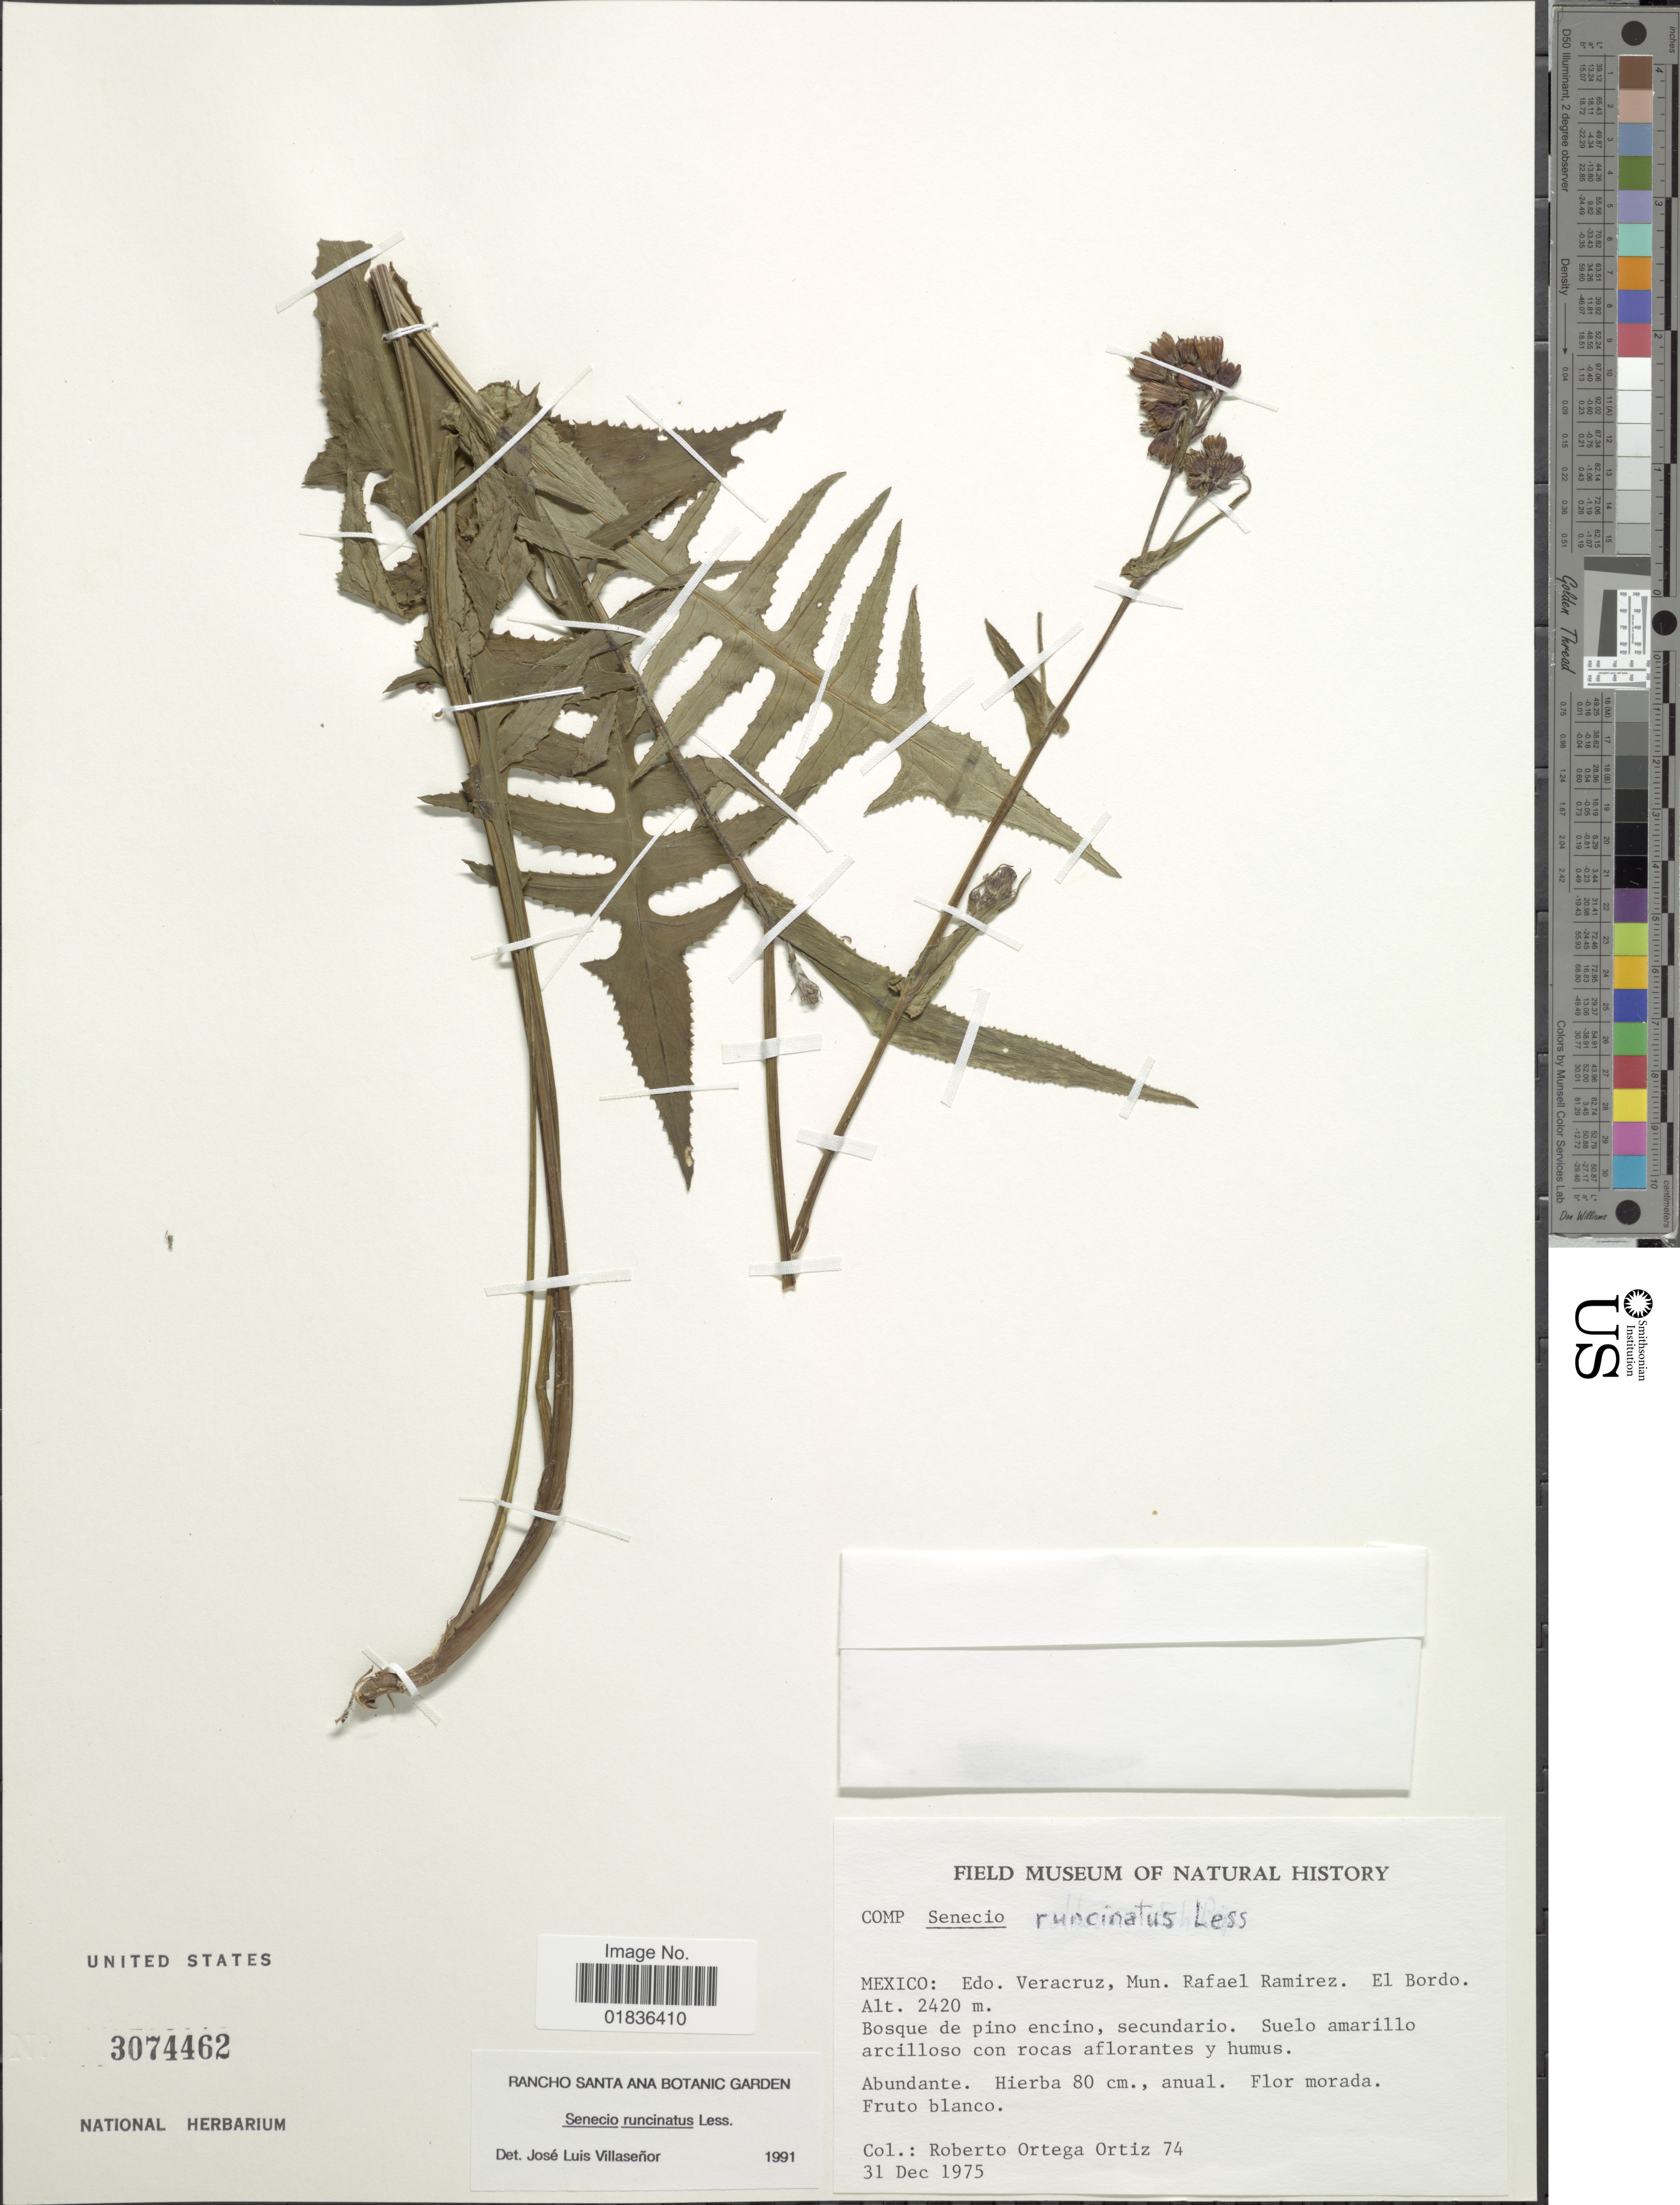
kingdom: Plantae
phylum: Tracheophyta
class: Magnoliopsida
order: Asterales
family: Asteraceae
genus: Senecio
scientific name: Senecio runcinatus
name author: Less.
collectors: R. V. Ortega O.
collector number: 74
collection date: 1975-12-31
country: Mexico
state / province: Veracruz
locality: Veracruz, Mun. Rafael Ramirez, El Bordo.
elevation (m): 2420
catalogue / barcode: US 3074462